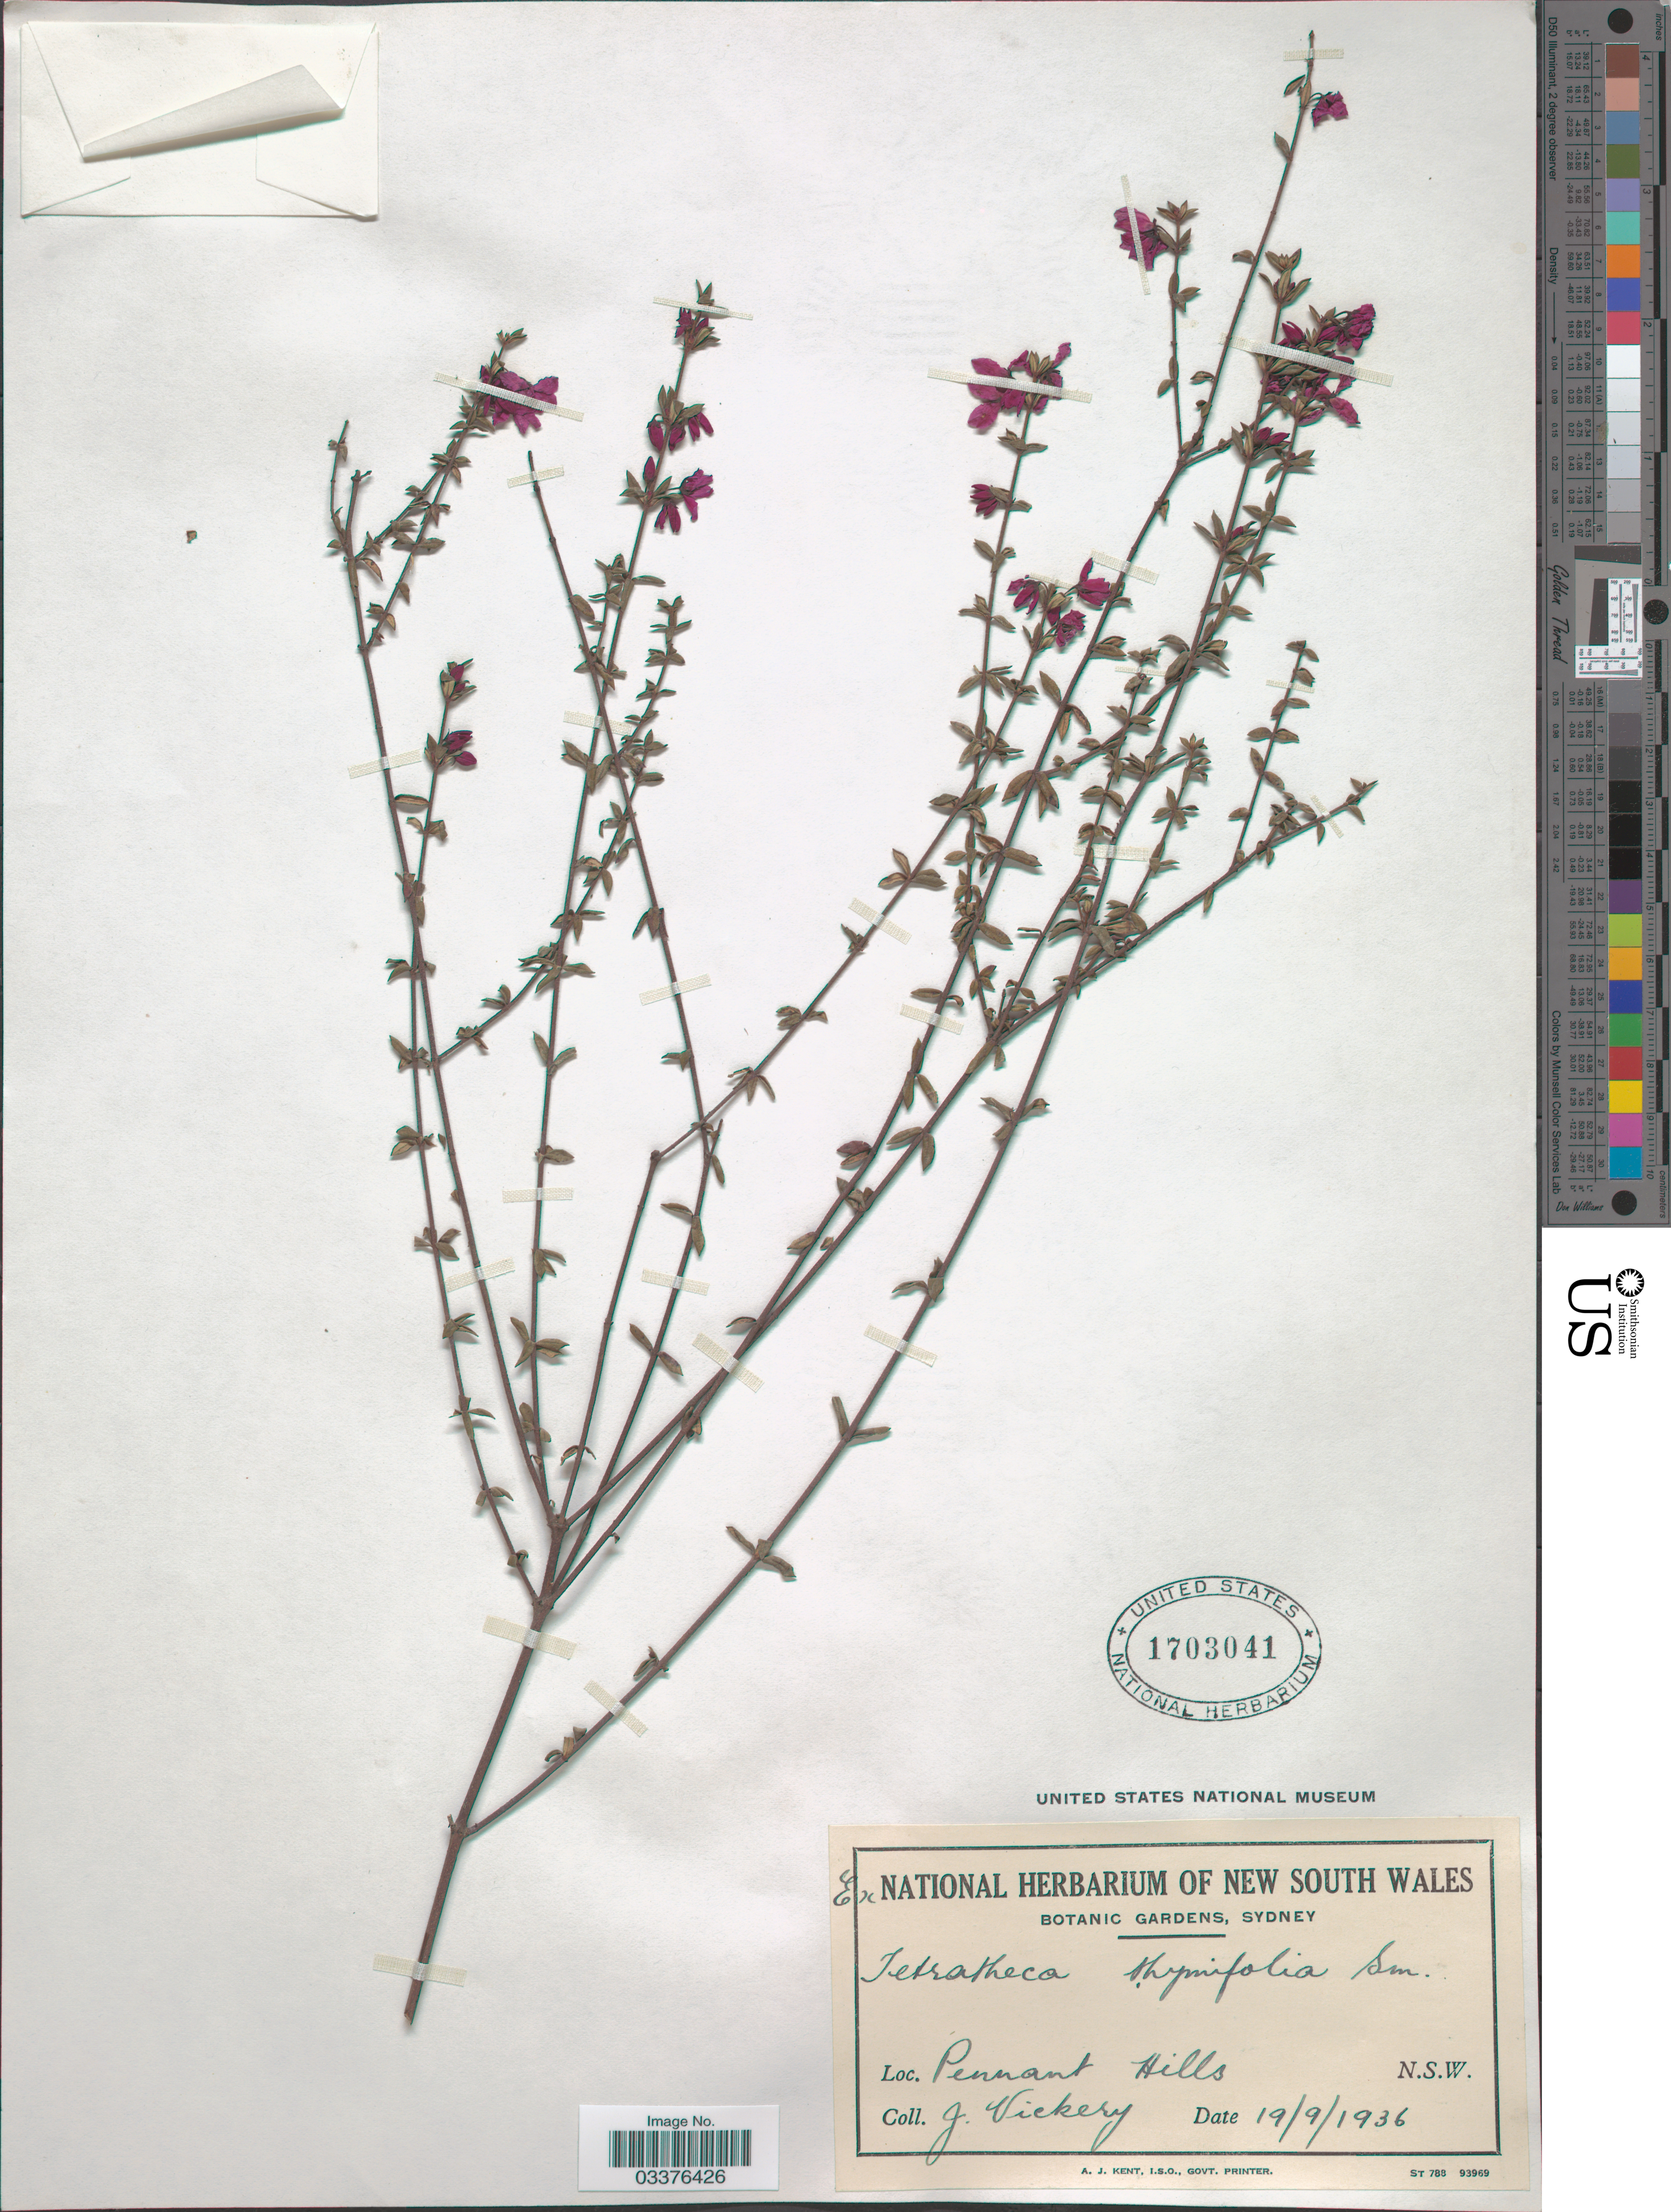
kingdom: Plantae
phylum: Tracheophyta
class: Magnoliopsida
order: Oxalidales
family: Elaeocarpaceae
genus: Tetratheca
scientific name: Tetratheca thymifolia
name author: Sm.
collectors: J. Vickery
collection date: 1936-09-19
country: Australia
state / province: New South Wales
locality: Pennant Hills.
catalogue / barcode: US 1703041